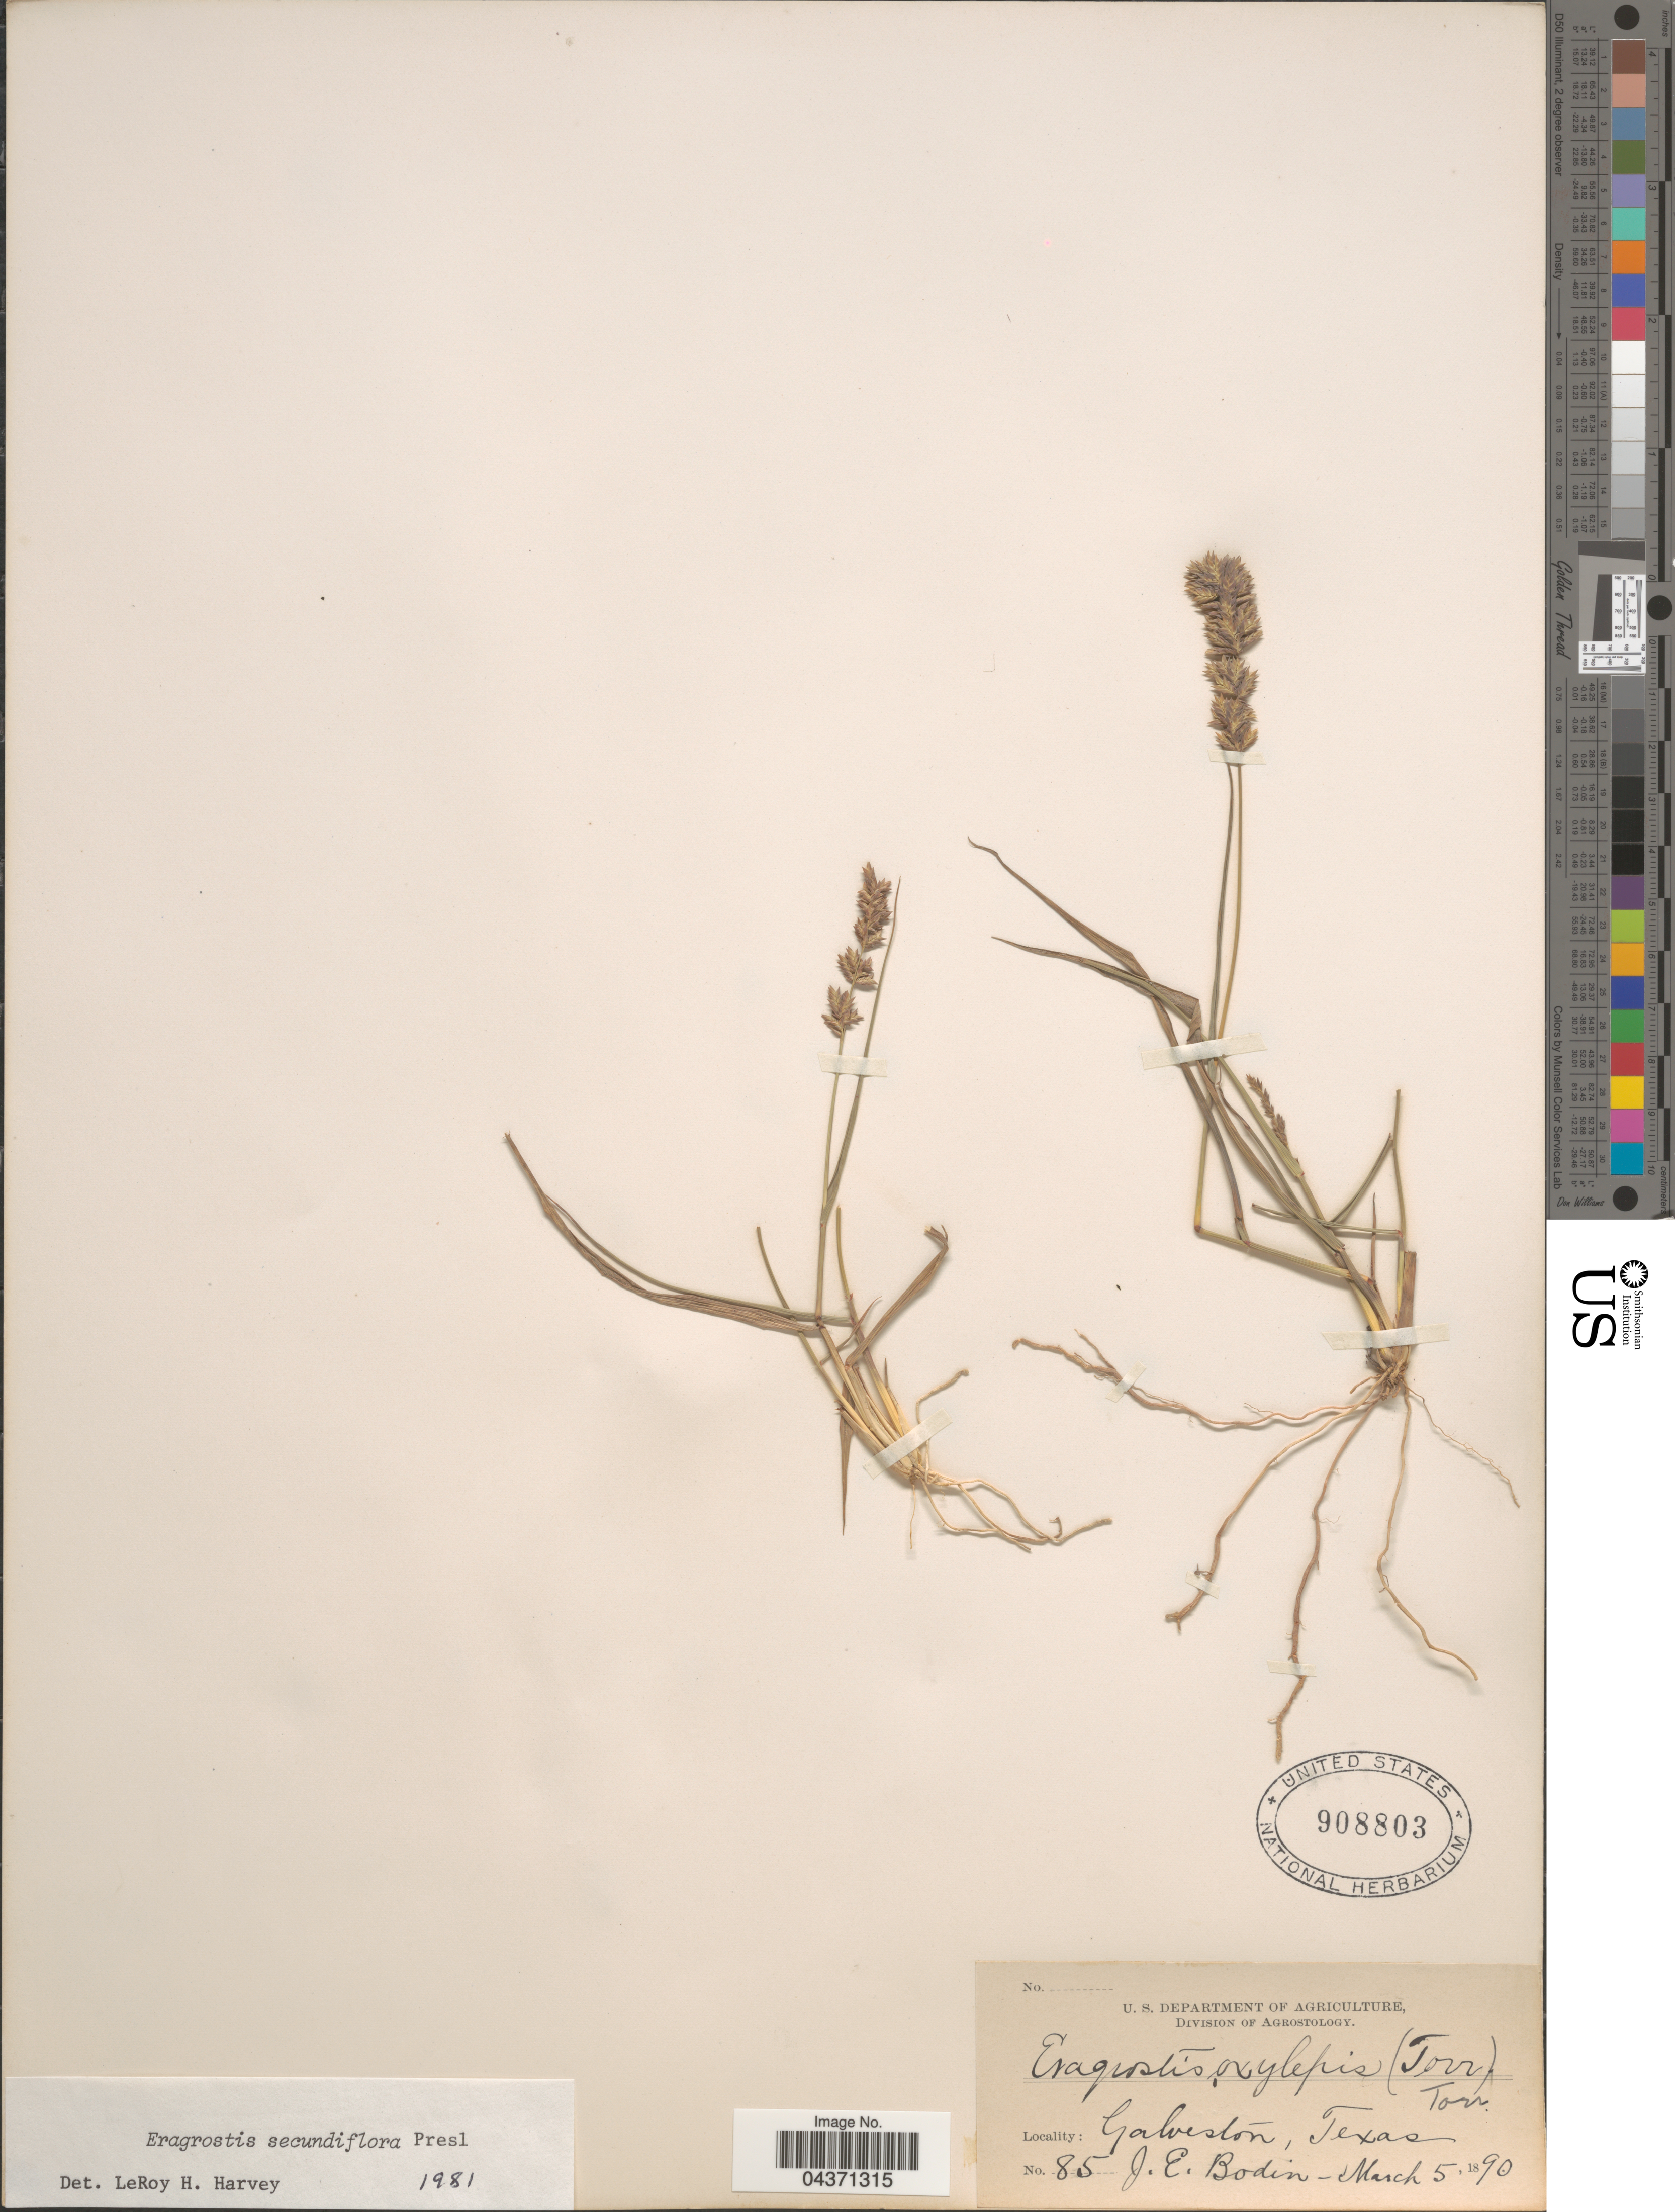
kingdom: Plantae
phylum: Tracheophyta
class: Liliopsida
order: Poales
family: Poaceae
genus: Eragrostis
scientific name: Eragrostis secundiflora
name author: J. Presl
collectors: J. E. Bodin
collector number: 85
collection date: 1890-03-05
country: United States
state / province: Texas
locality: Galveston.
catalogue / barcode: US 908803